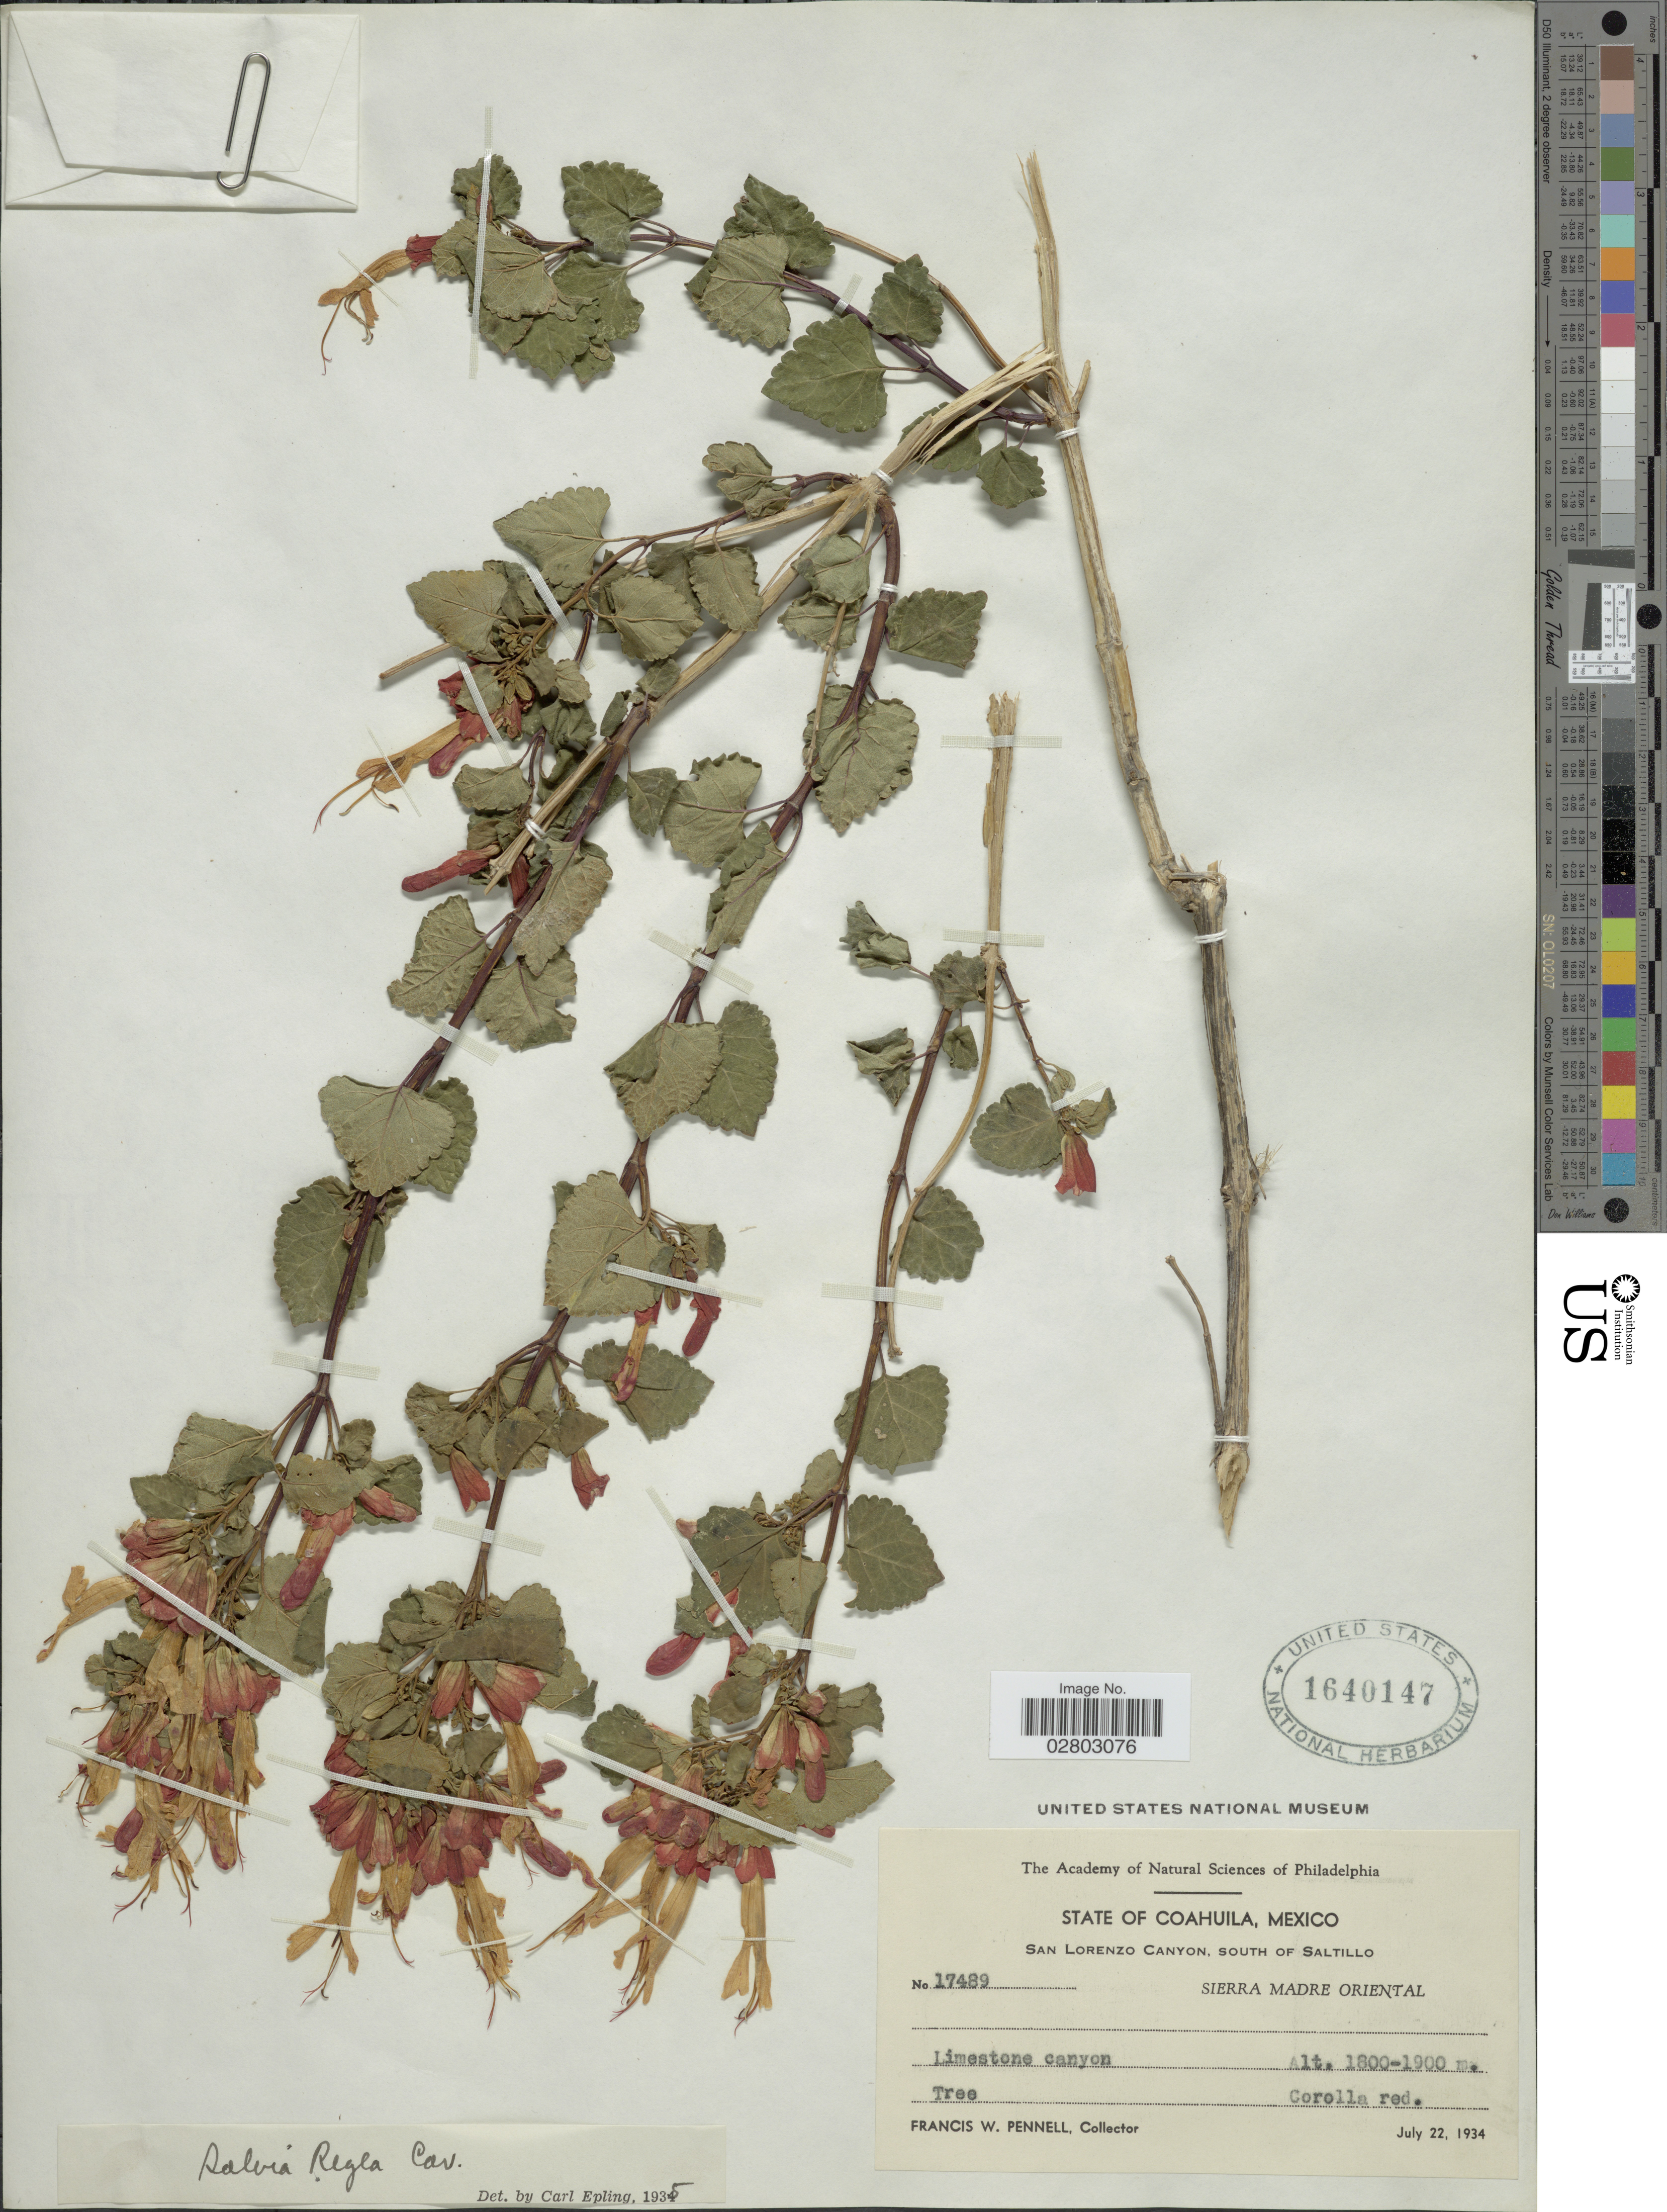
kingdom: Plantae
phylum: Tracheophyta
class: Magnoliopsida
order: Lamiales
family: Lamiaceae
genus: Salvia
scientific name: Salvia regla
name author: Cav.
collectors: F. W. Pennell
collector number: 17489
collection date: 1934-07-22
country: Mexico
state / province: Coahuila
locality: State of Coahuila, San Lorenzo Canyon, South of Saltillo, Sierra Madre Oriental.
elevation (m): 1800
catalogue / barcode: US 1640147